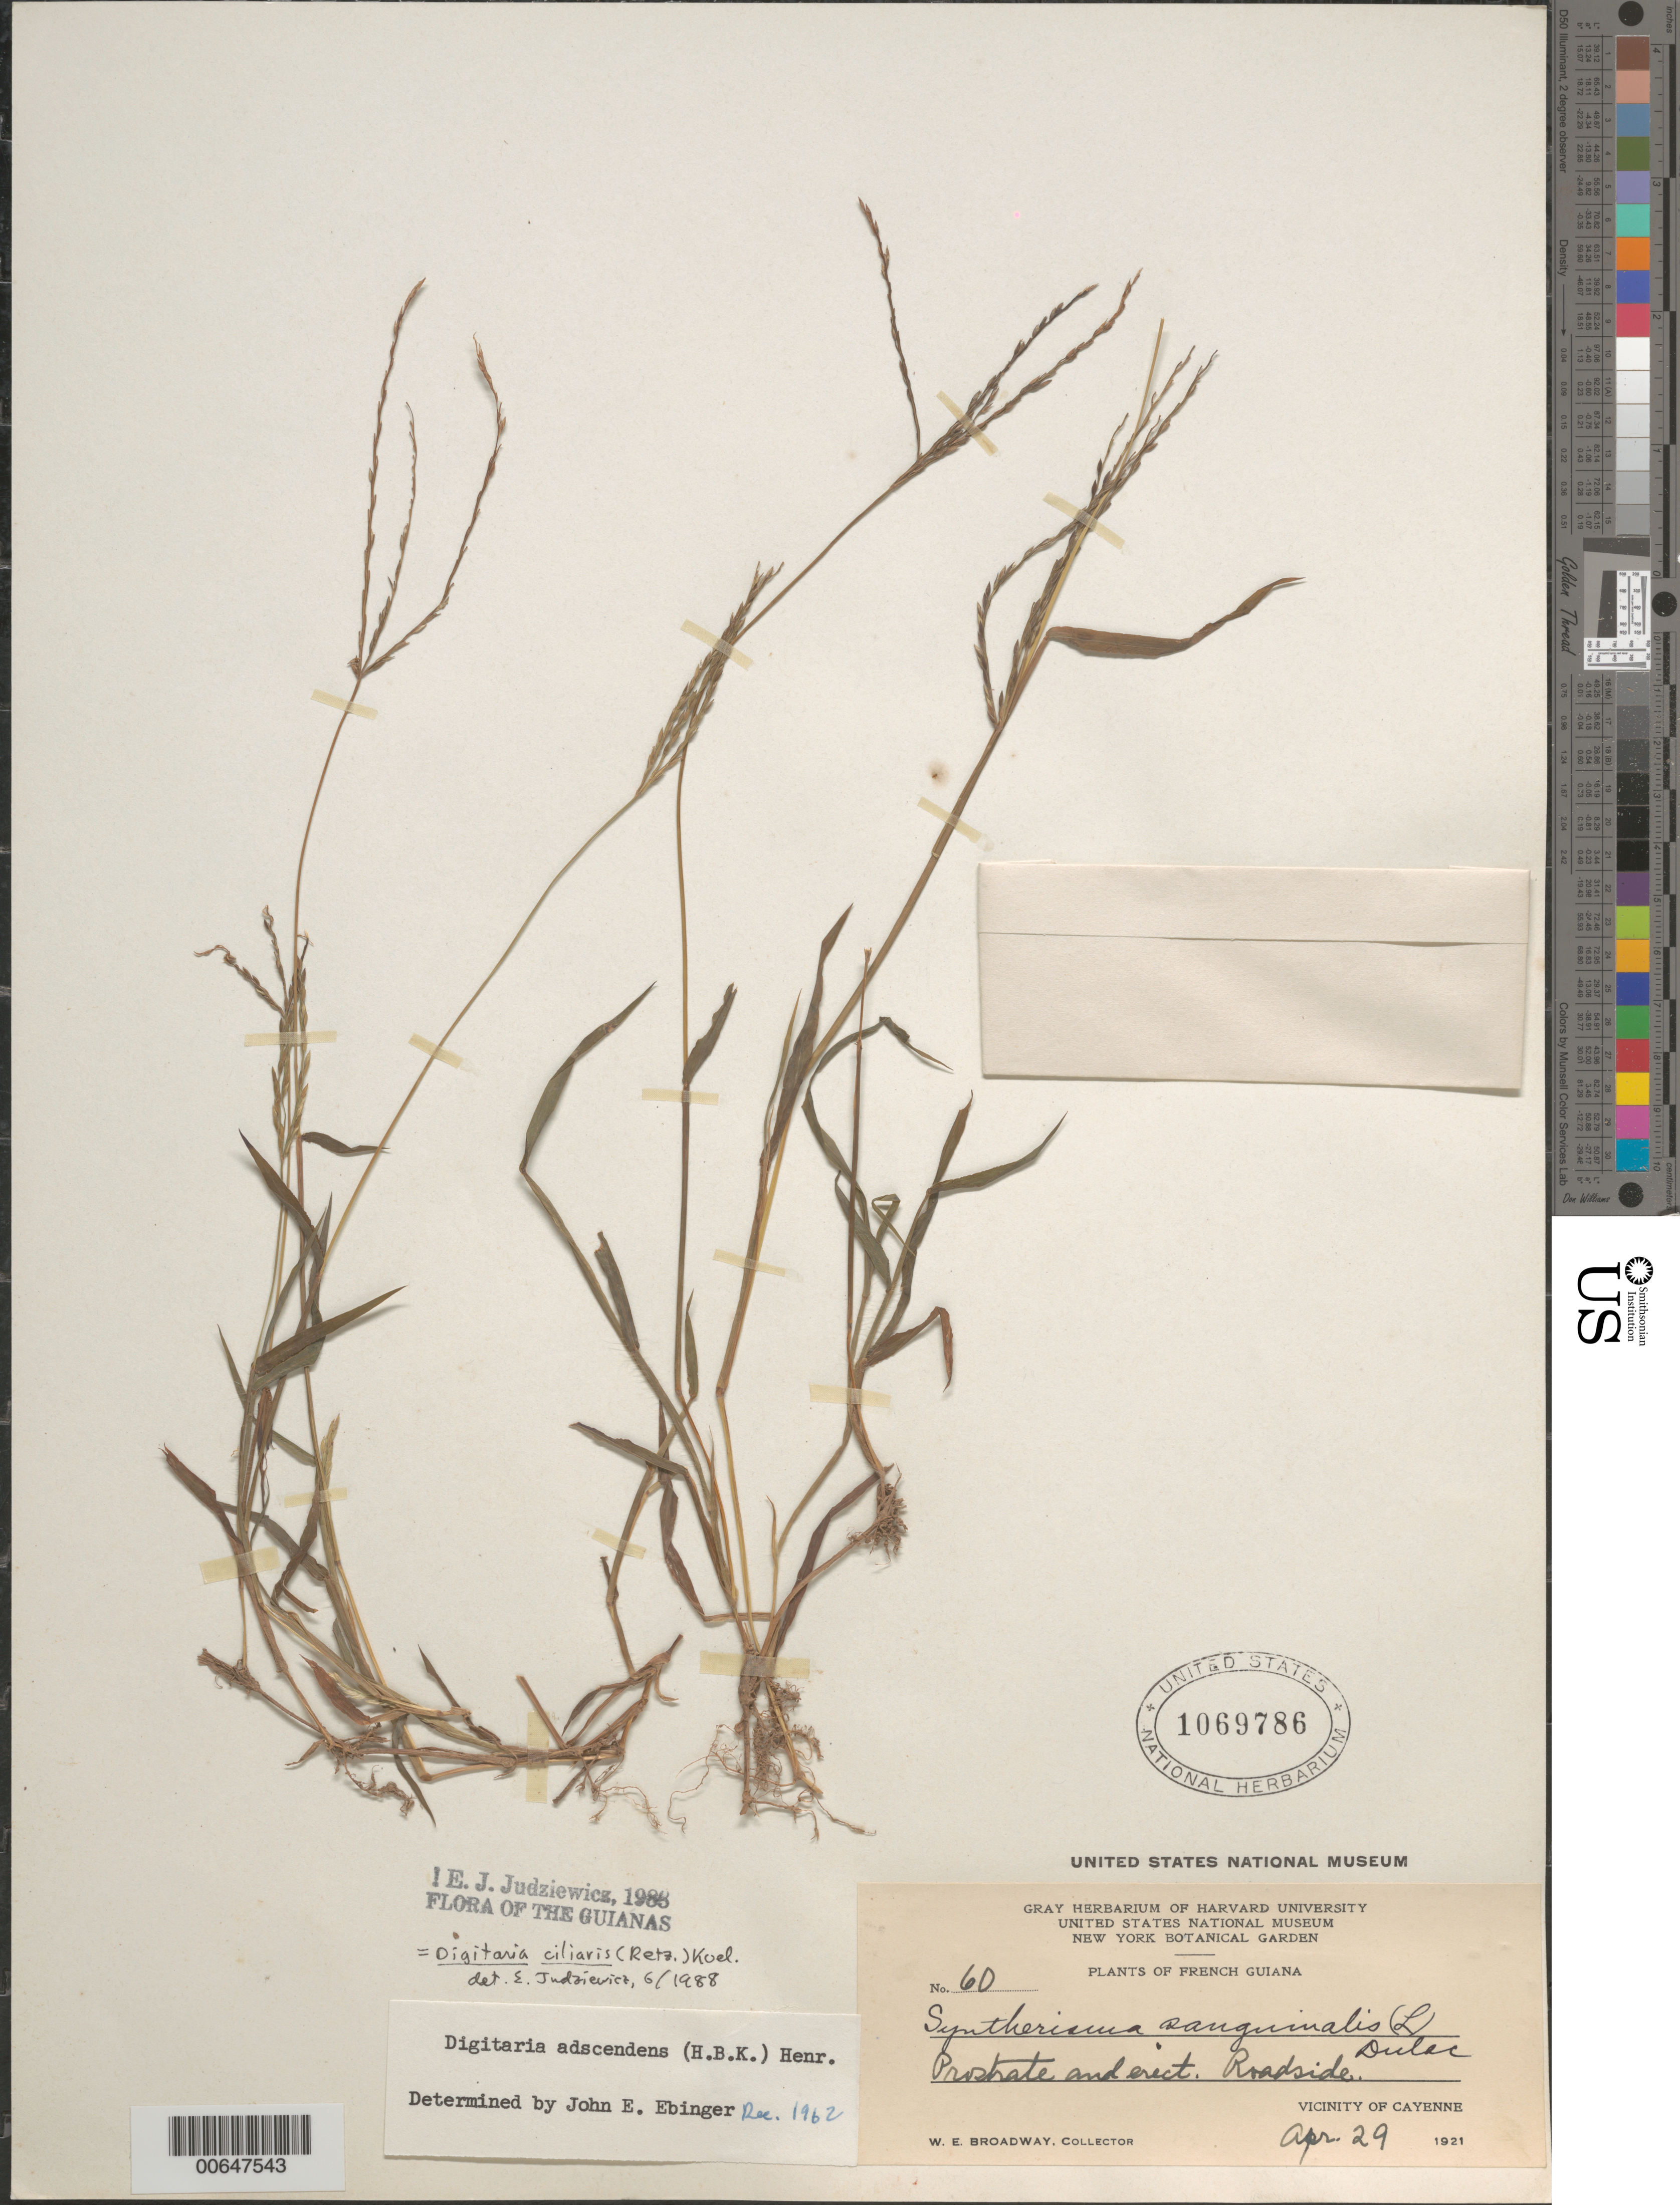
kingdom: Plantae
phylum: Tracheophyta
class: Liliopsida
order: Poales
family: Poaceae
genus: Digitaria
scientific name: Digitaria ciliaris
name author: (Retz.) Koeler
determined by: Judziewicz, E. J.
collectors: W. E. Broadway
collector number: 60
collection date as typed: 29-Apr-21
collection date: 1921-04-29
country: French Guiana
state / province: Cayenne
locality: Cayenne, vic.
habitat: Roadside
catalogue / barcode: US 1069786